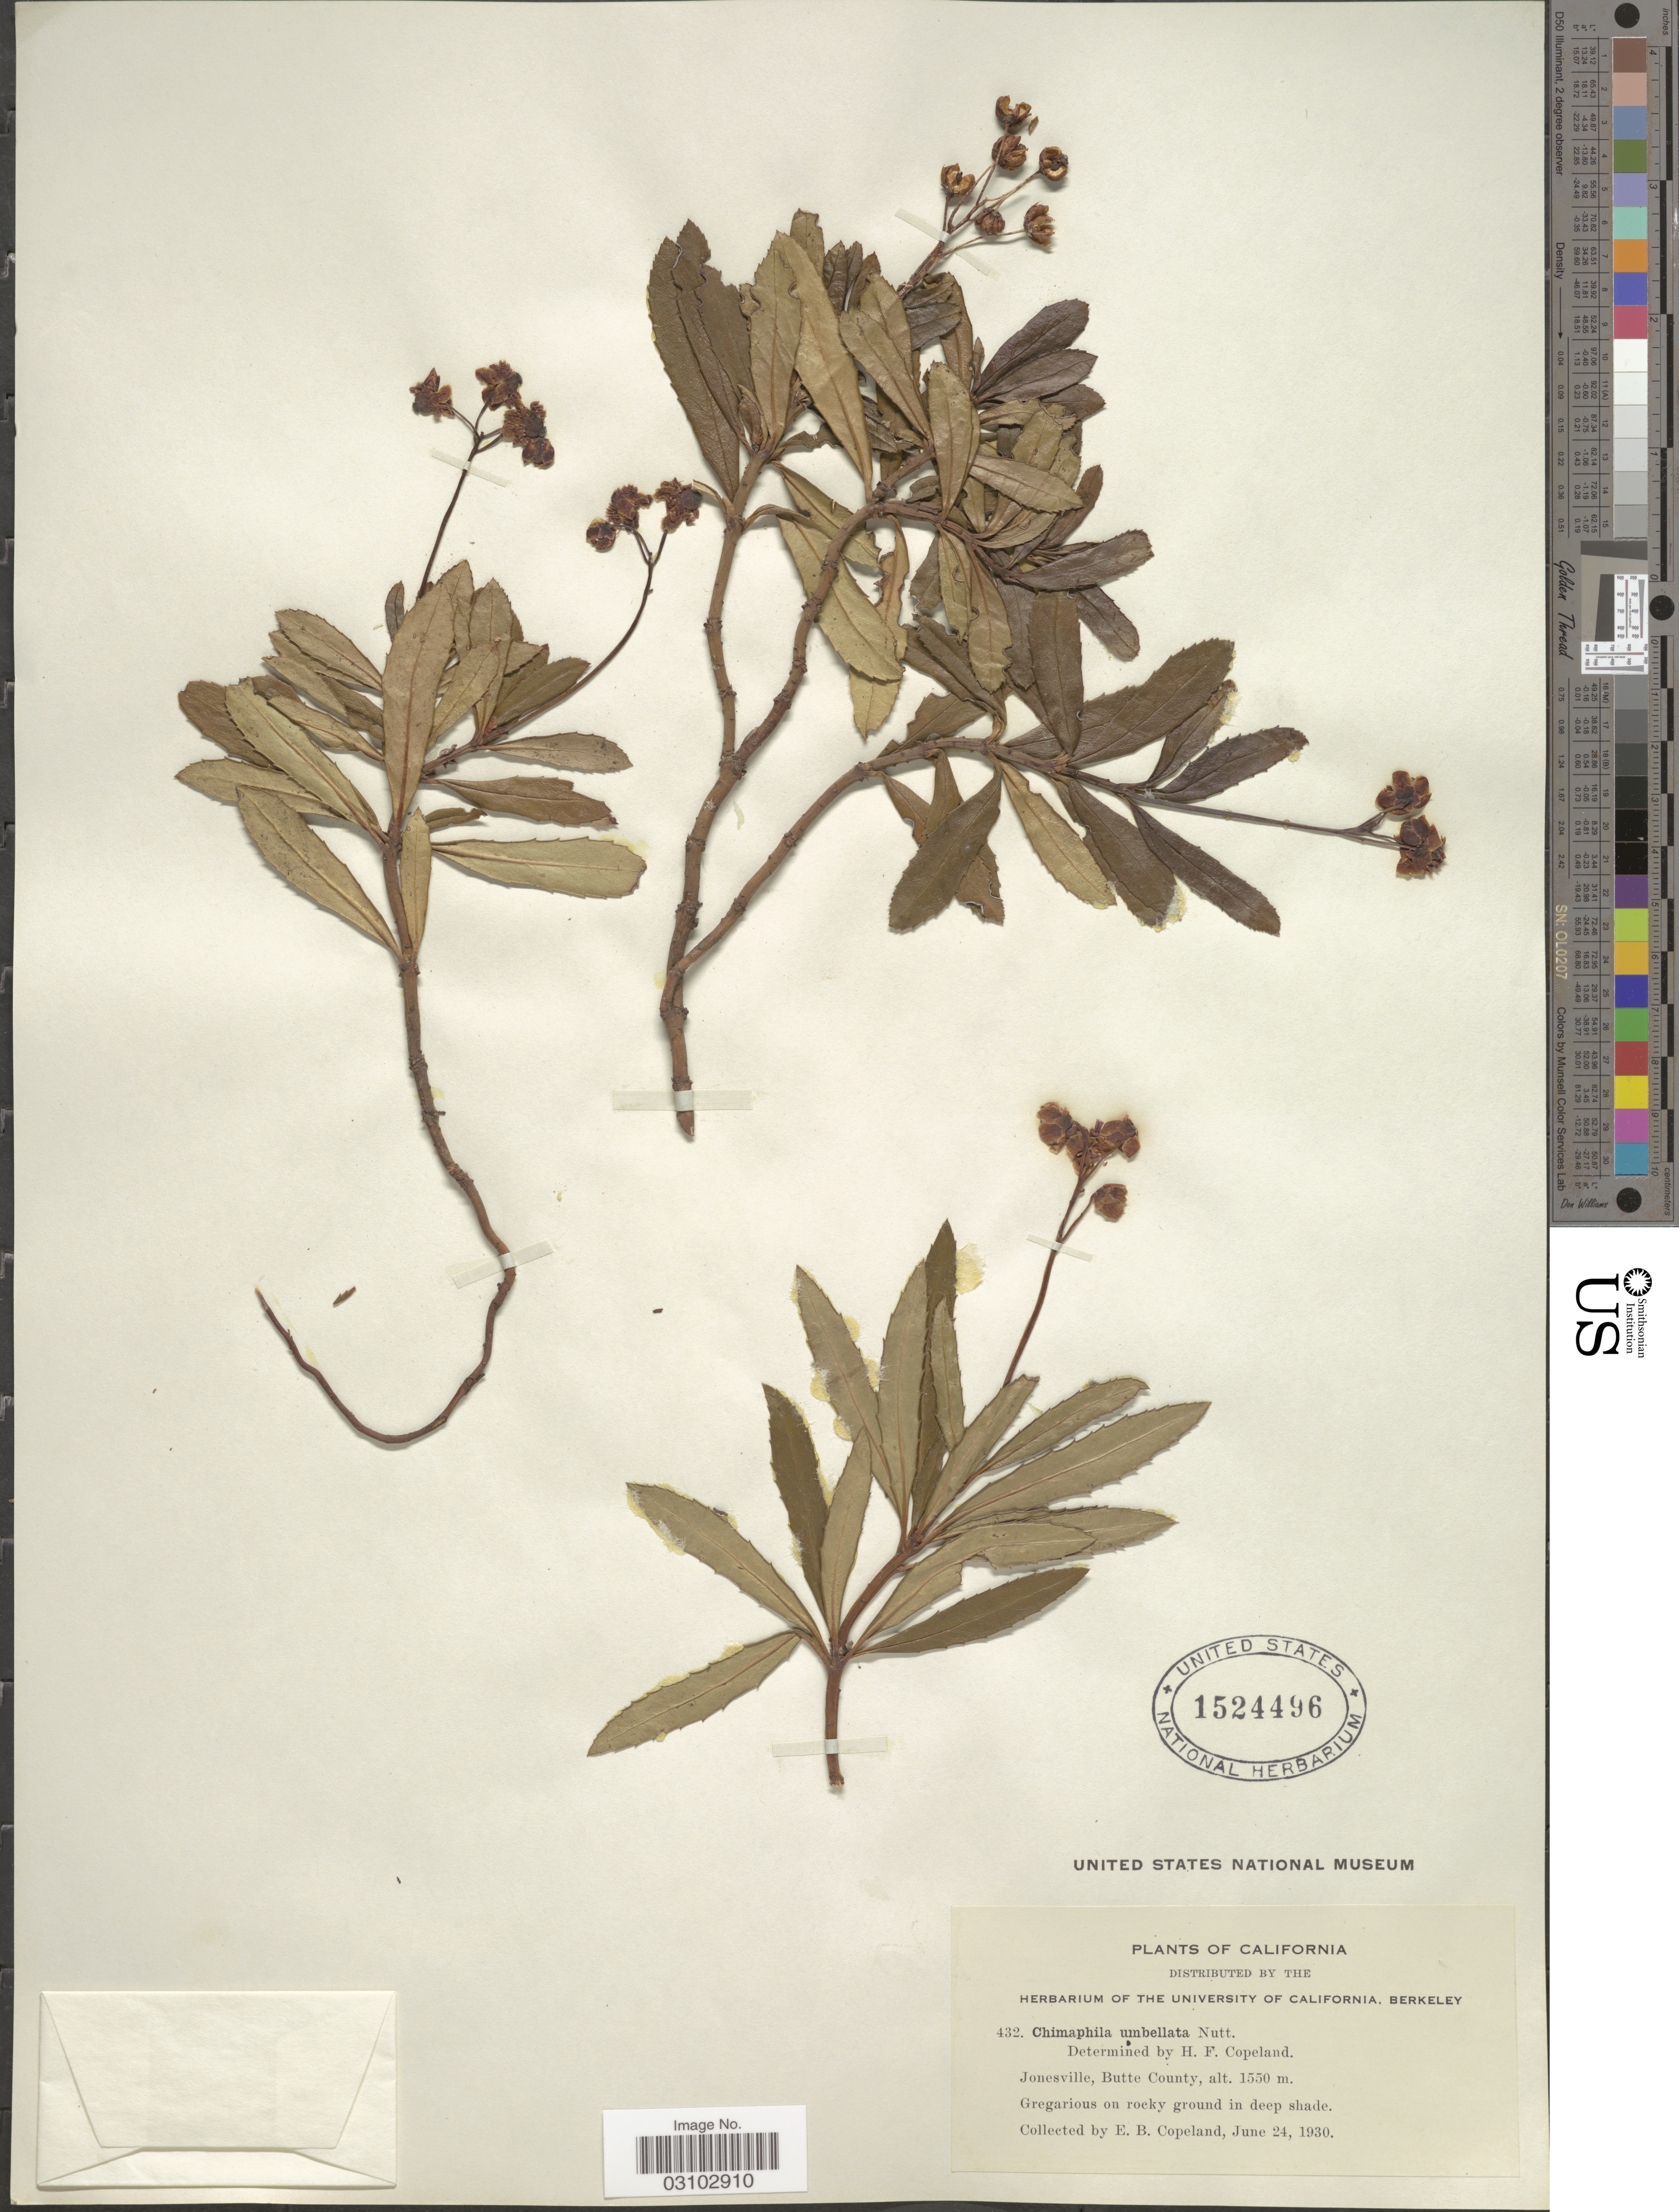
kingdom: Plantae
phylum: Tracheophyta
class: Magnoliopsida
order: Ericales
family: Ericaceae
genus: Chimaphila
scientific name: Chimaphila umbellata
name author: (L.) W.P.C. Barton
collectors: E. B. Copeland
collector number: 432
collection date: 1930-06-24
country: United States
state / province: California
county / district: Butte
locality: Jonesville, Butte County.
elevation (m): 1550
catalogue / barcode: US 1524496